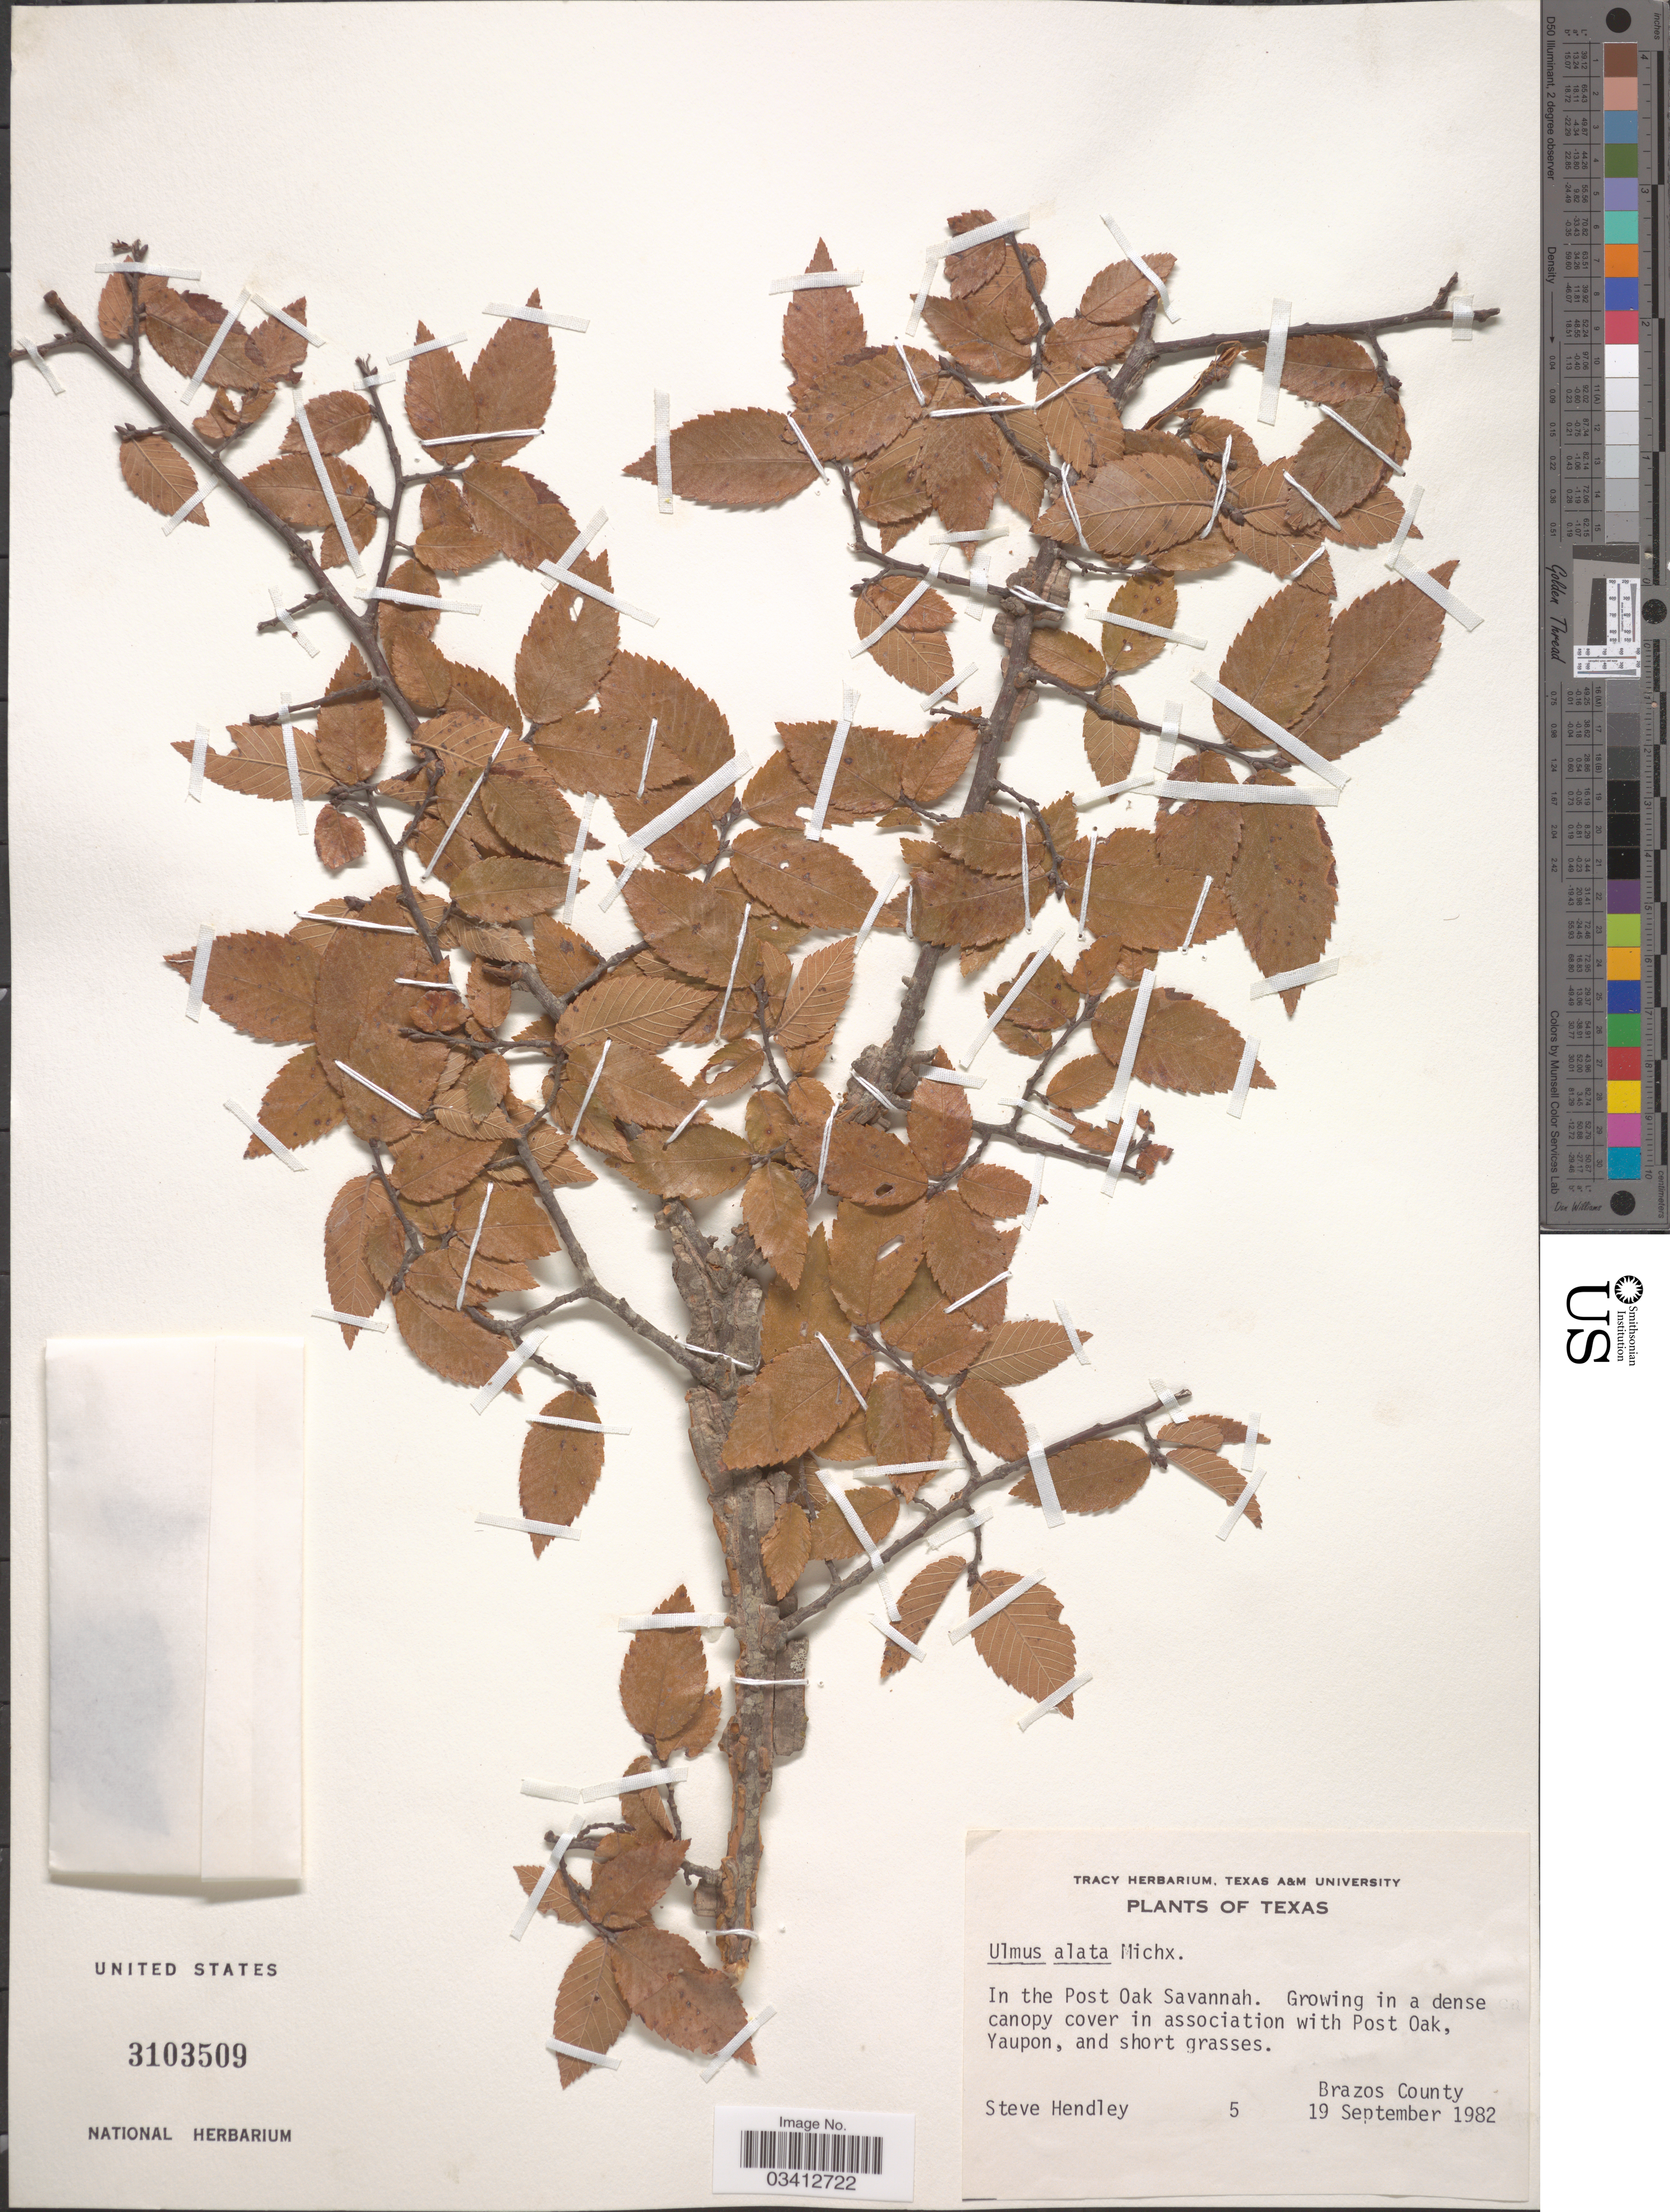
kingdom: Plantae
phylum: Tracheophyta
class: Magnoliopsida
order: Rosales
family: Ulmaceae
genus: Ulmus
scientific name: Ulmus alata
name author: Michx.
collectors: S. Hendley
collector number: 5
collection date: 1982-09-19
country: United States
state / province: Texas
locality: In the Post Oak Savannah. Brazos County.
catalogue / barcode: US 3103509